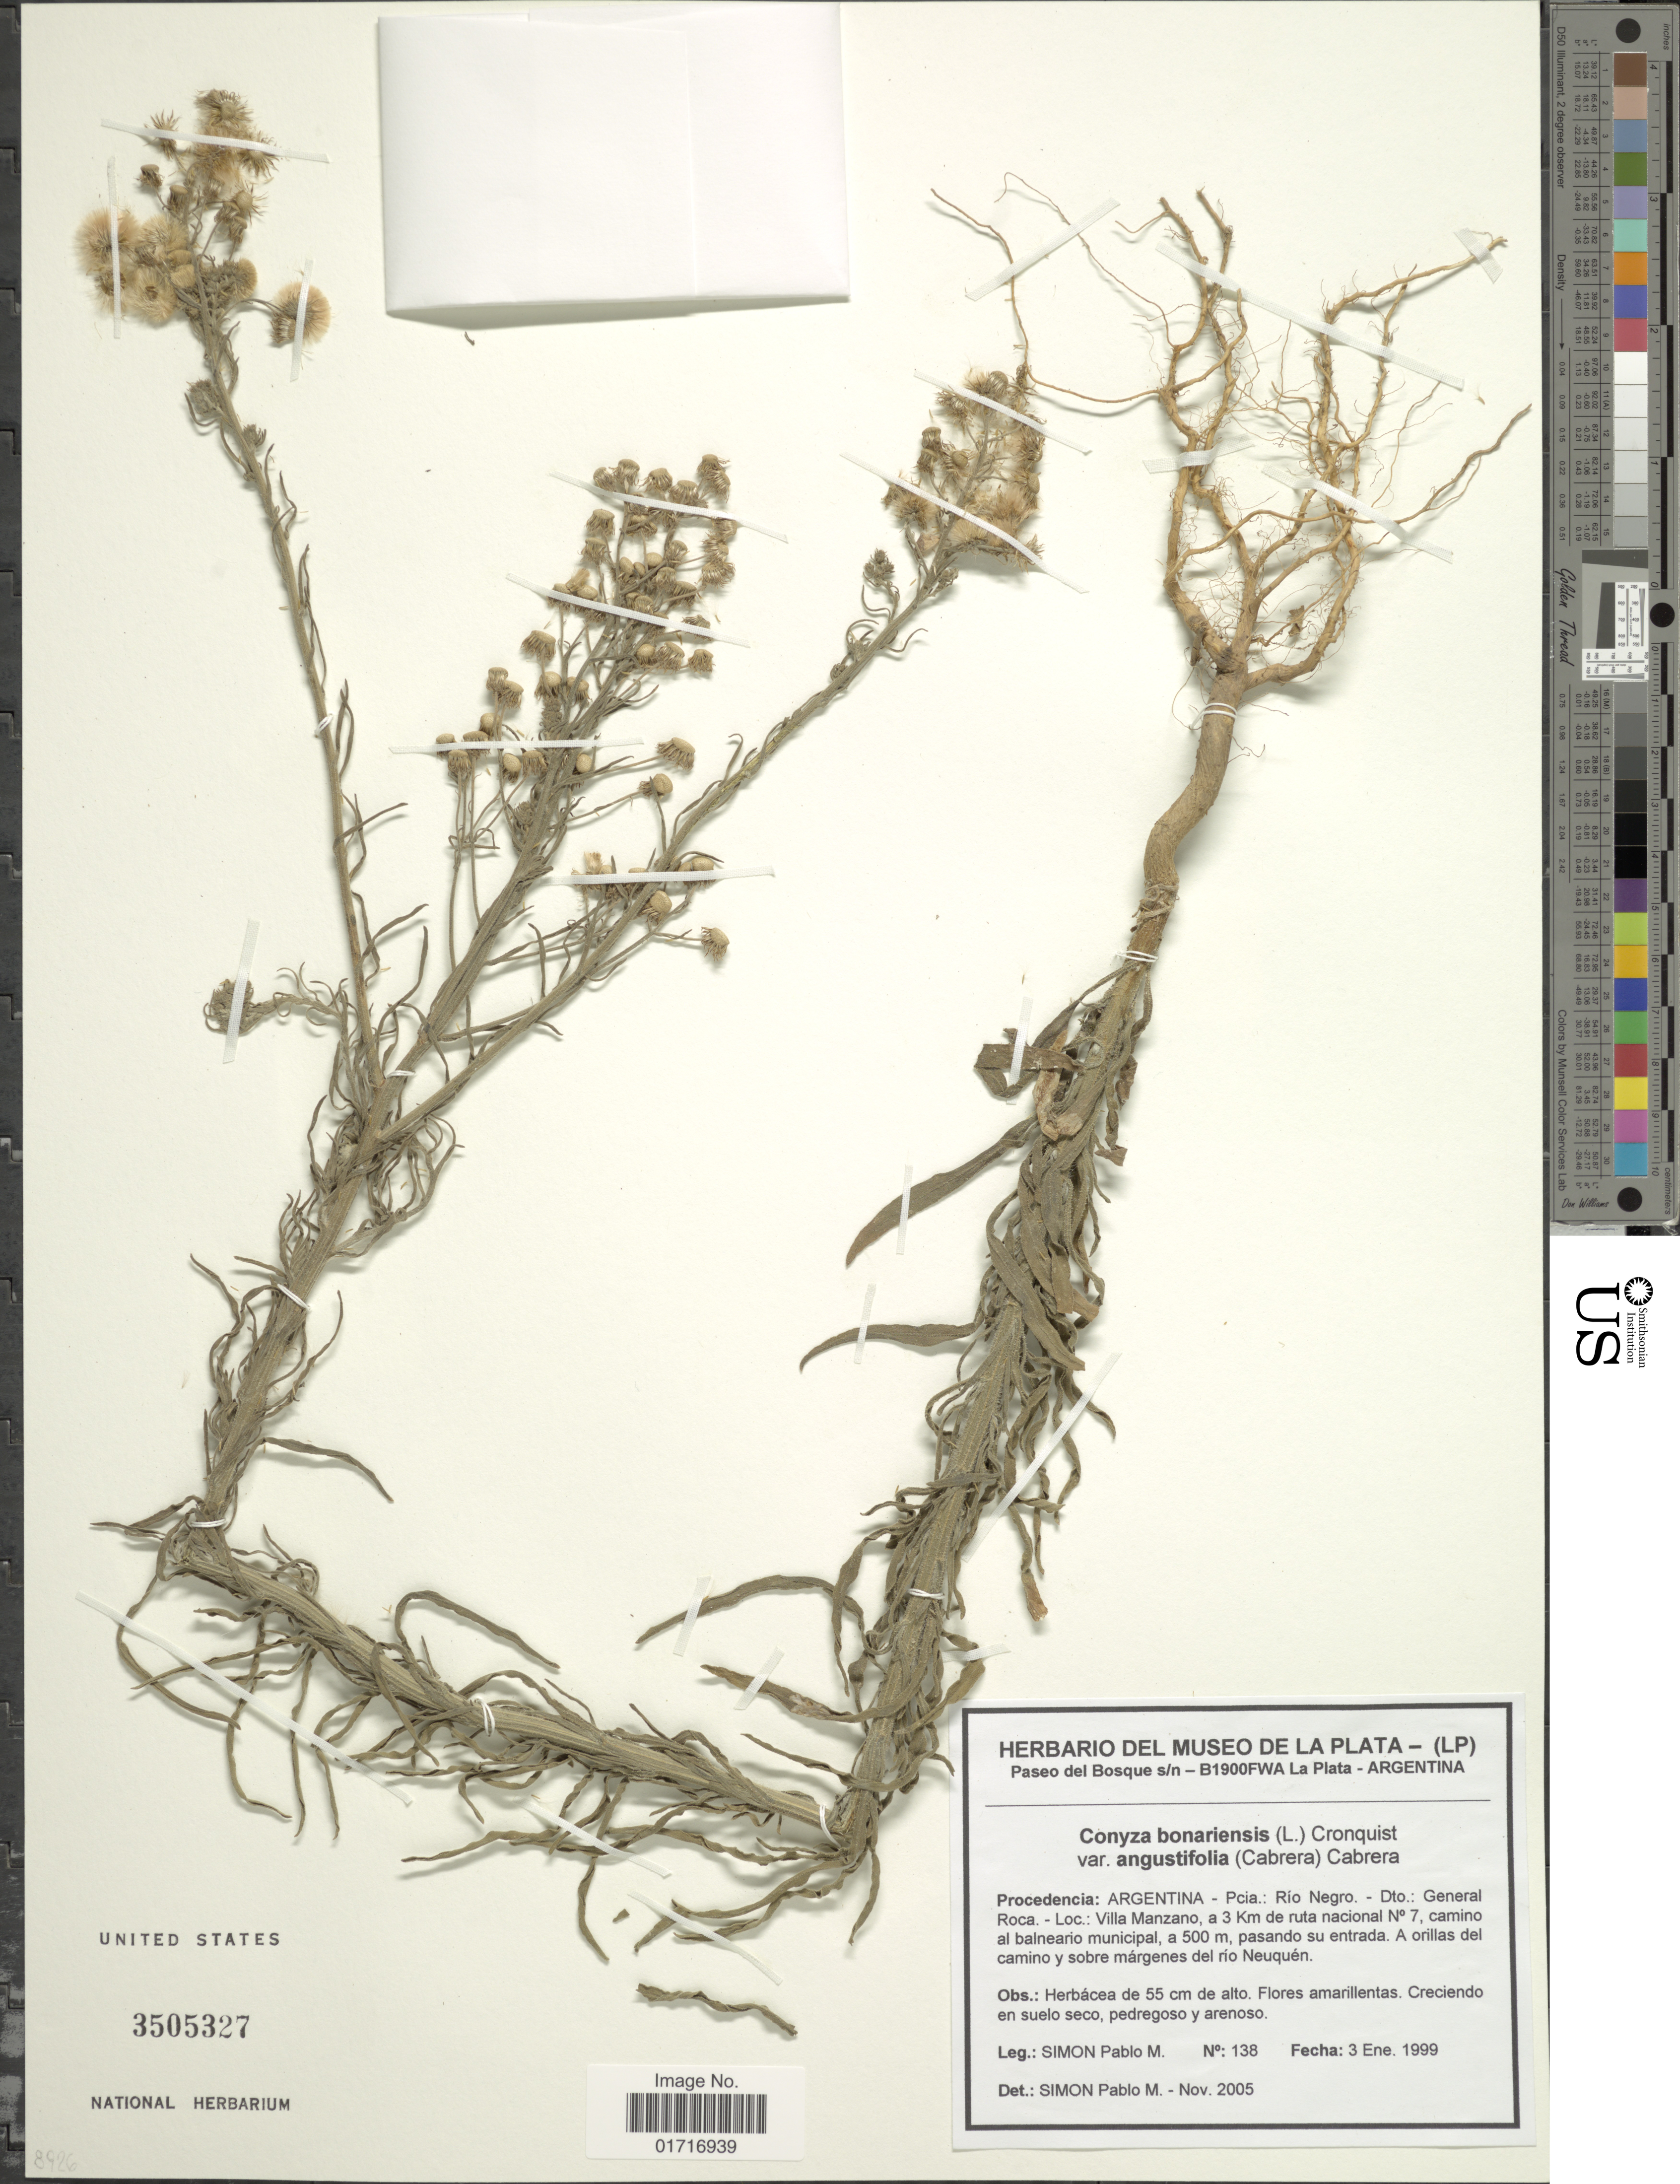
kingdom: Plantae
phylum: Tracheophyta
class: Magnoliopsida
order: Asterales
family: Asteraceae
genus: Conyza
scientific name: Conyza bonariensis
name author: (L.) Cronq.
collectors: P. M. Simón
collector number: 138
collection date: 1999-01-03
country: Argentina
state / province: Rio Negro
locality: Procedencia: Argentina - Pcia.: Rio Negro. - Dto. General Roca. - Loc.: Villa Manzano, a 3 km Manzano, a 3 km de ruta nacional Nº 7, camino al baneario municipal pasando su entrada. A orillas del camino y sobre margenes del rio Neuquen.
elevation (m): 500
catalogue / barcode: US 3505327